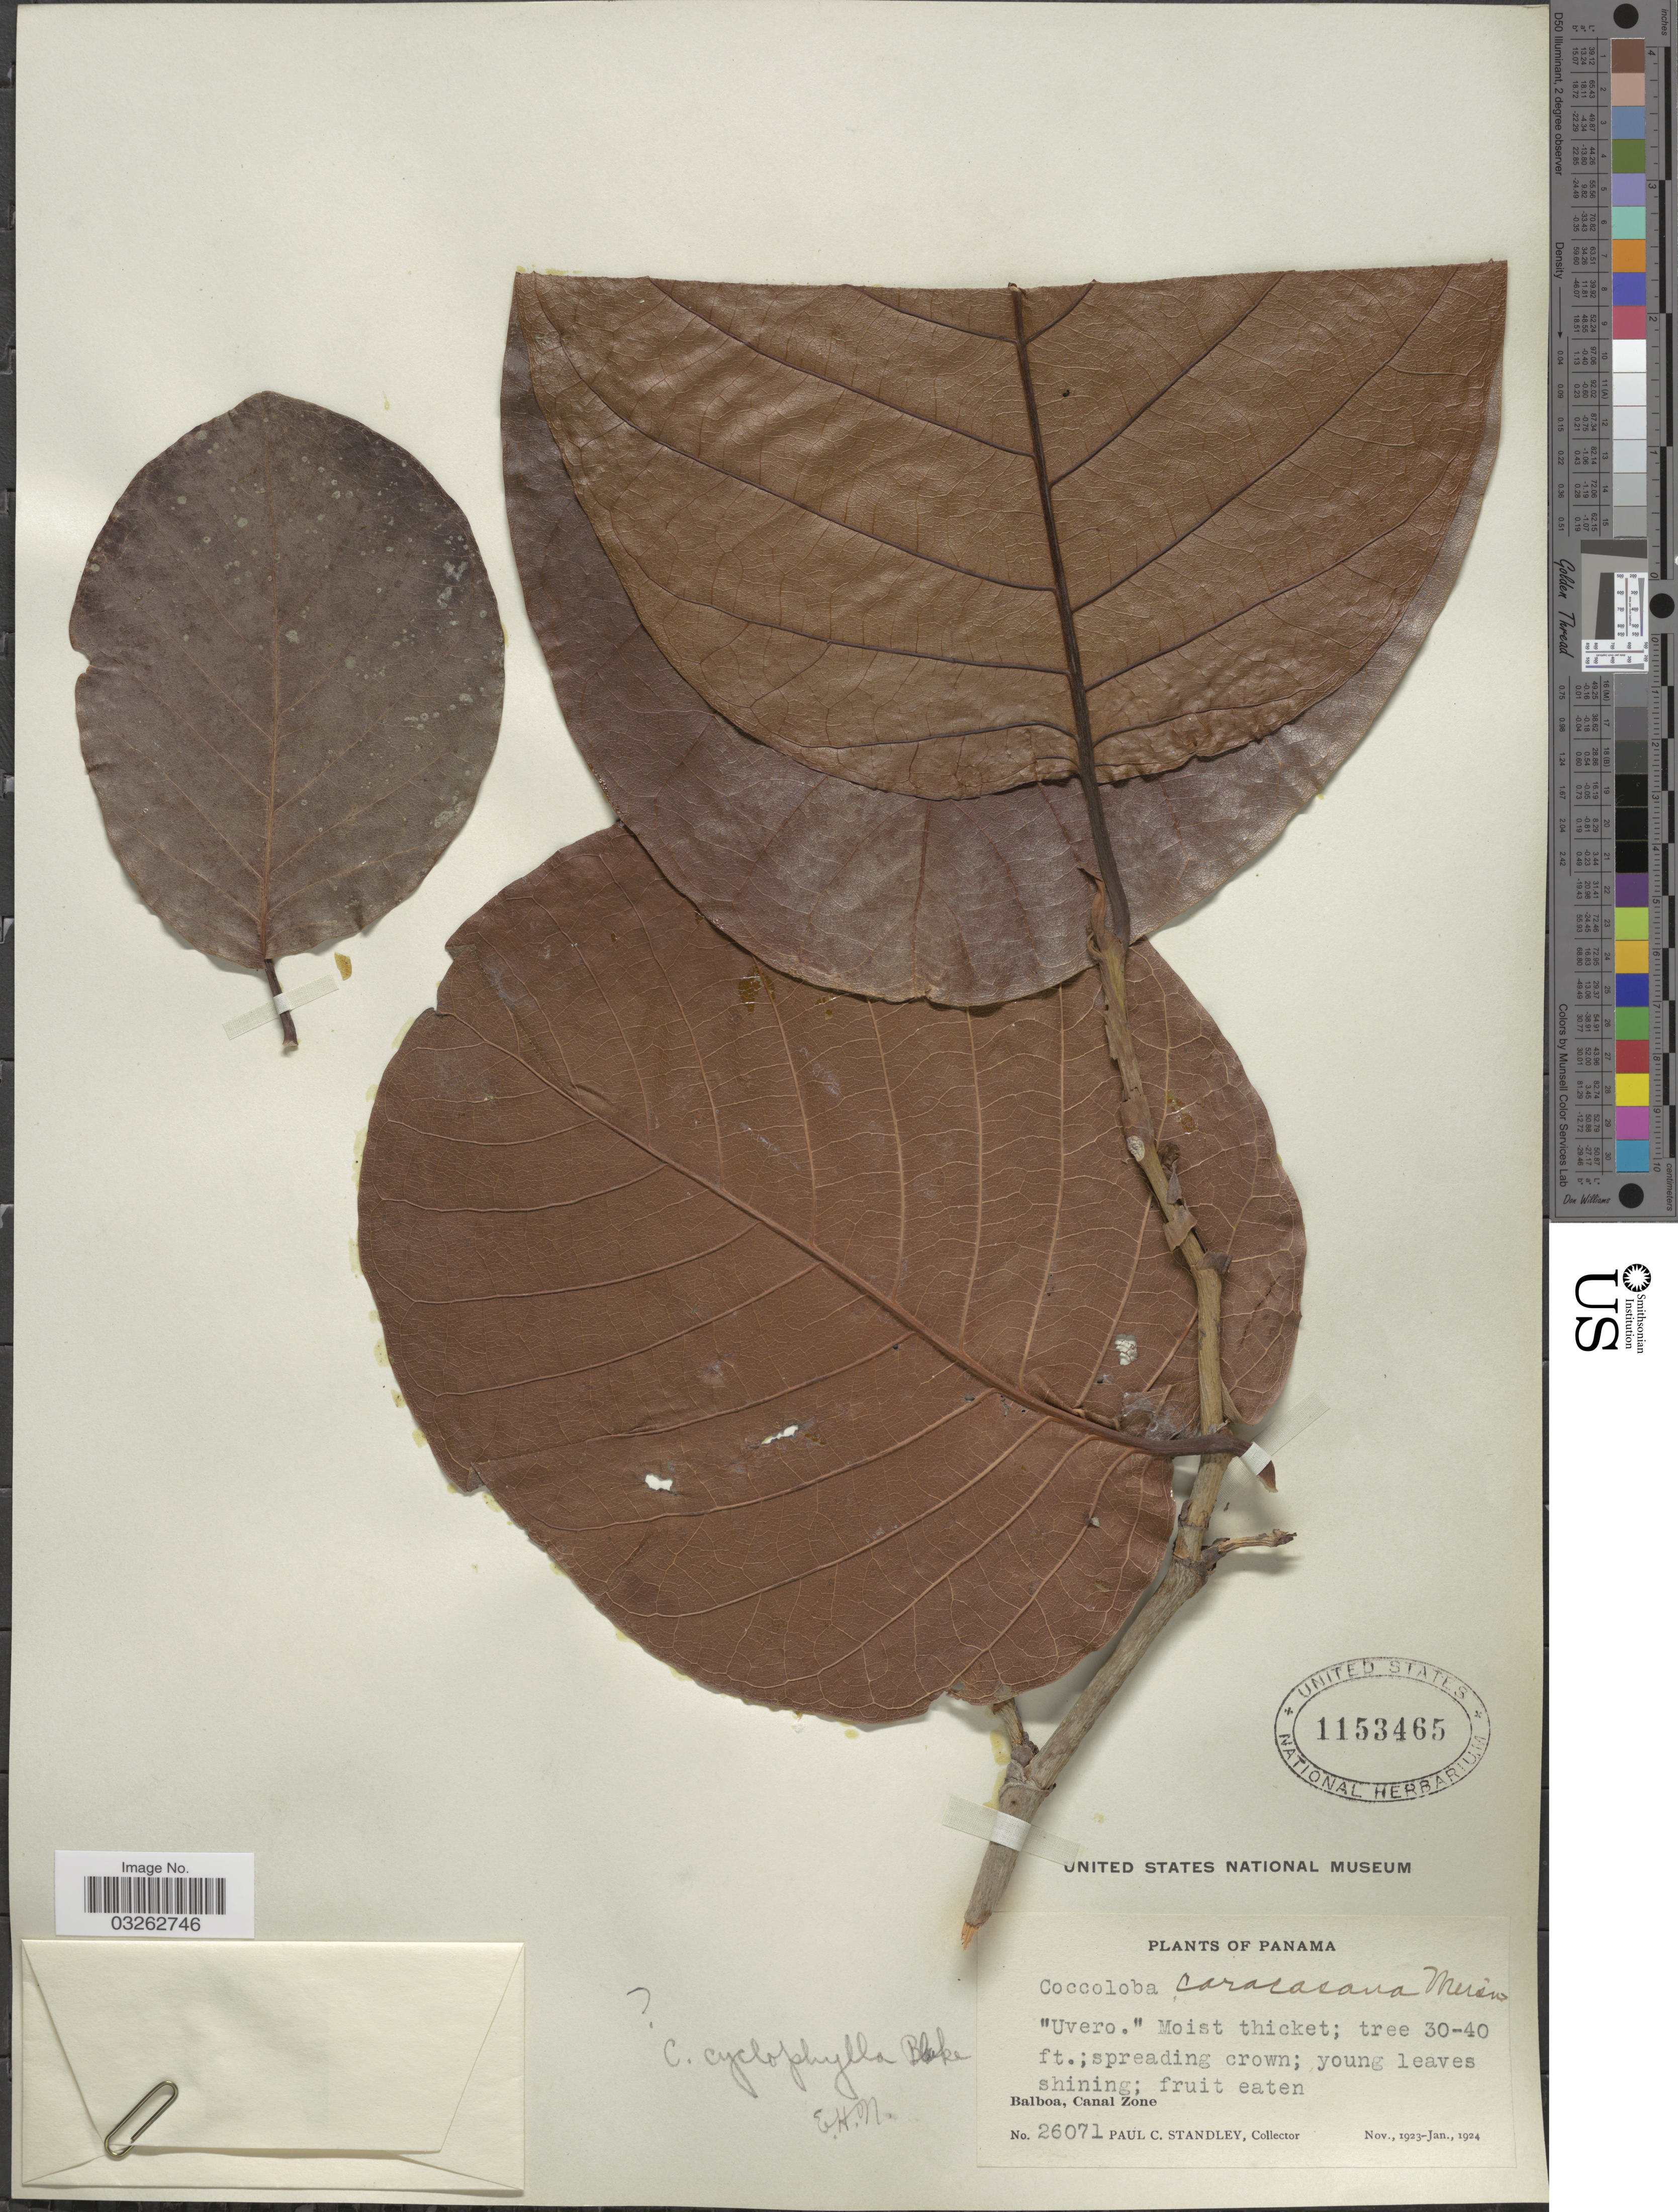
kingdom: Plantae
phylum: Tracheophyta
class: Magnoliopsida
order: Caryophyllales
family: Polygonaceae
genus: Coccoloba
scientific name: Coccoloba cyclophylla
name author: S.F. Blake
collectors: P. C. Standley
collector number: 26071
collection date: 1923-11/1924-01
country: Panama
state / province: Colón / Panamá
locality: Balboa, Canal Zone.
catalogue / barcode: US 1153465